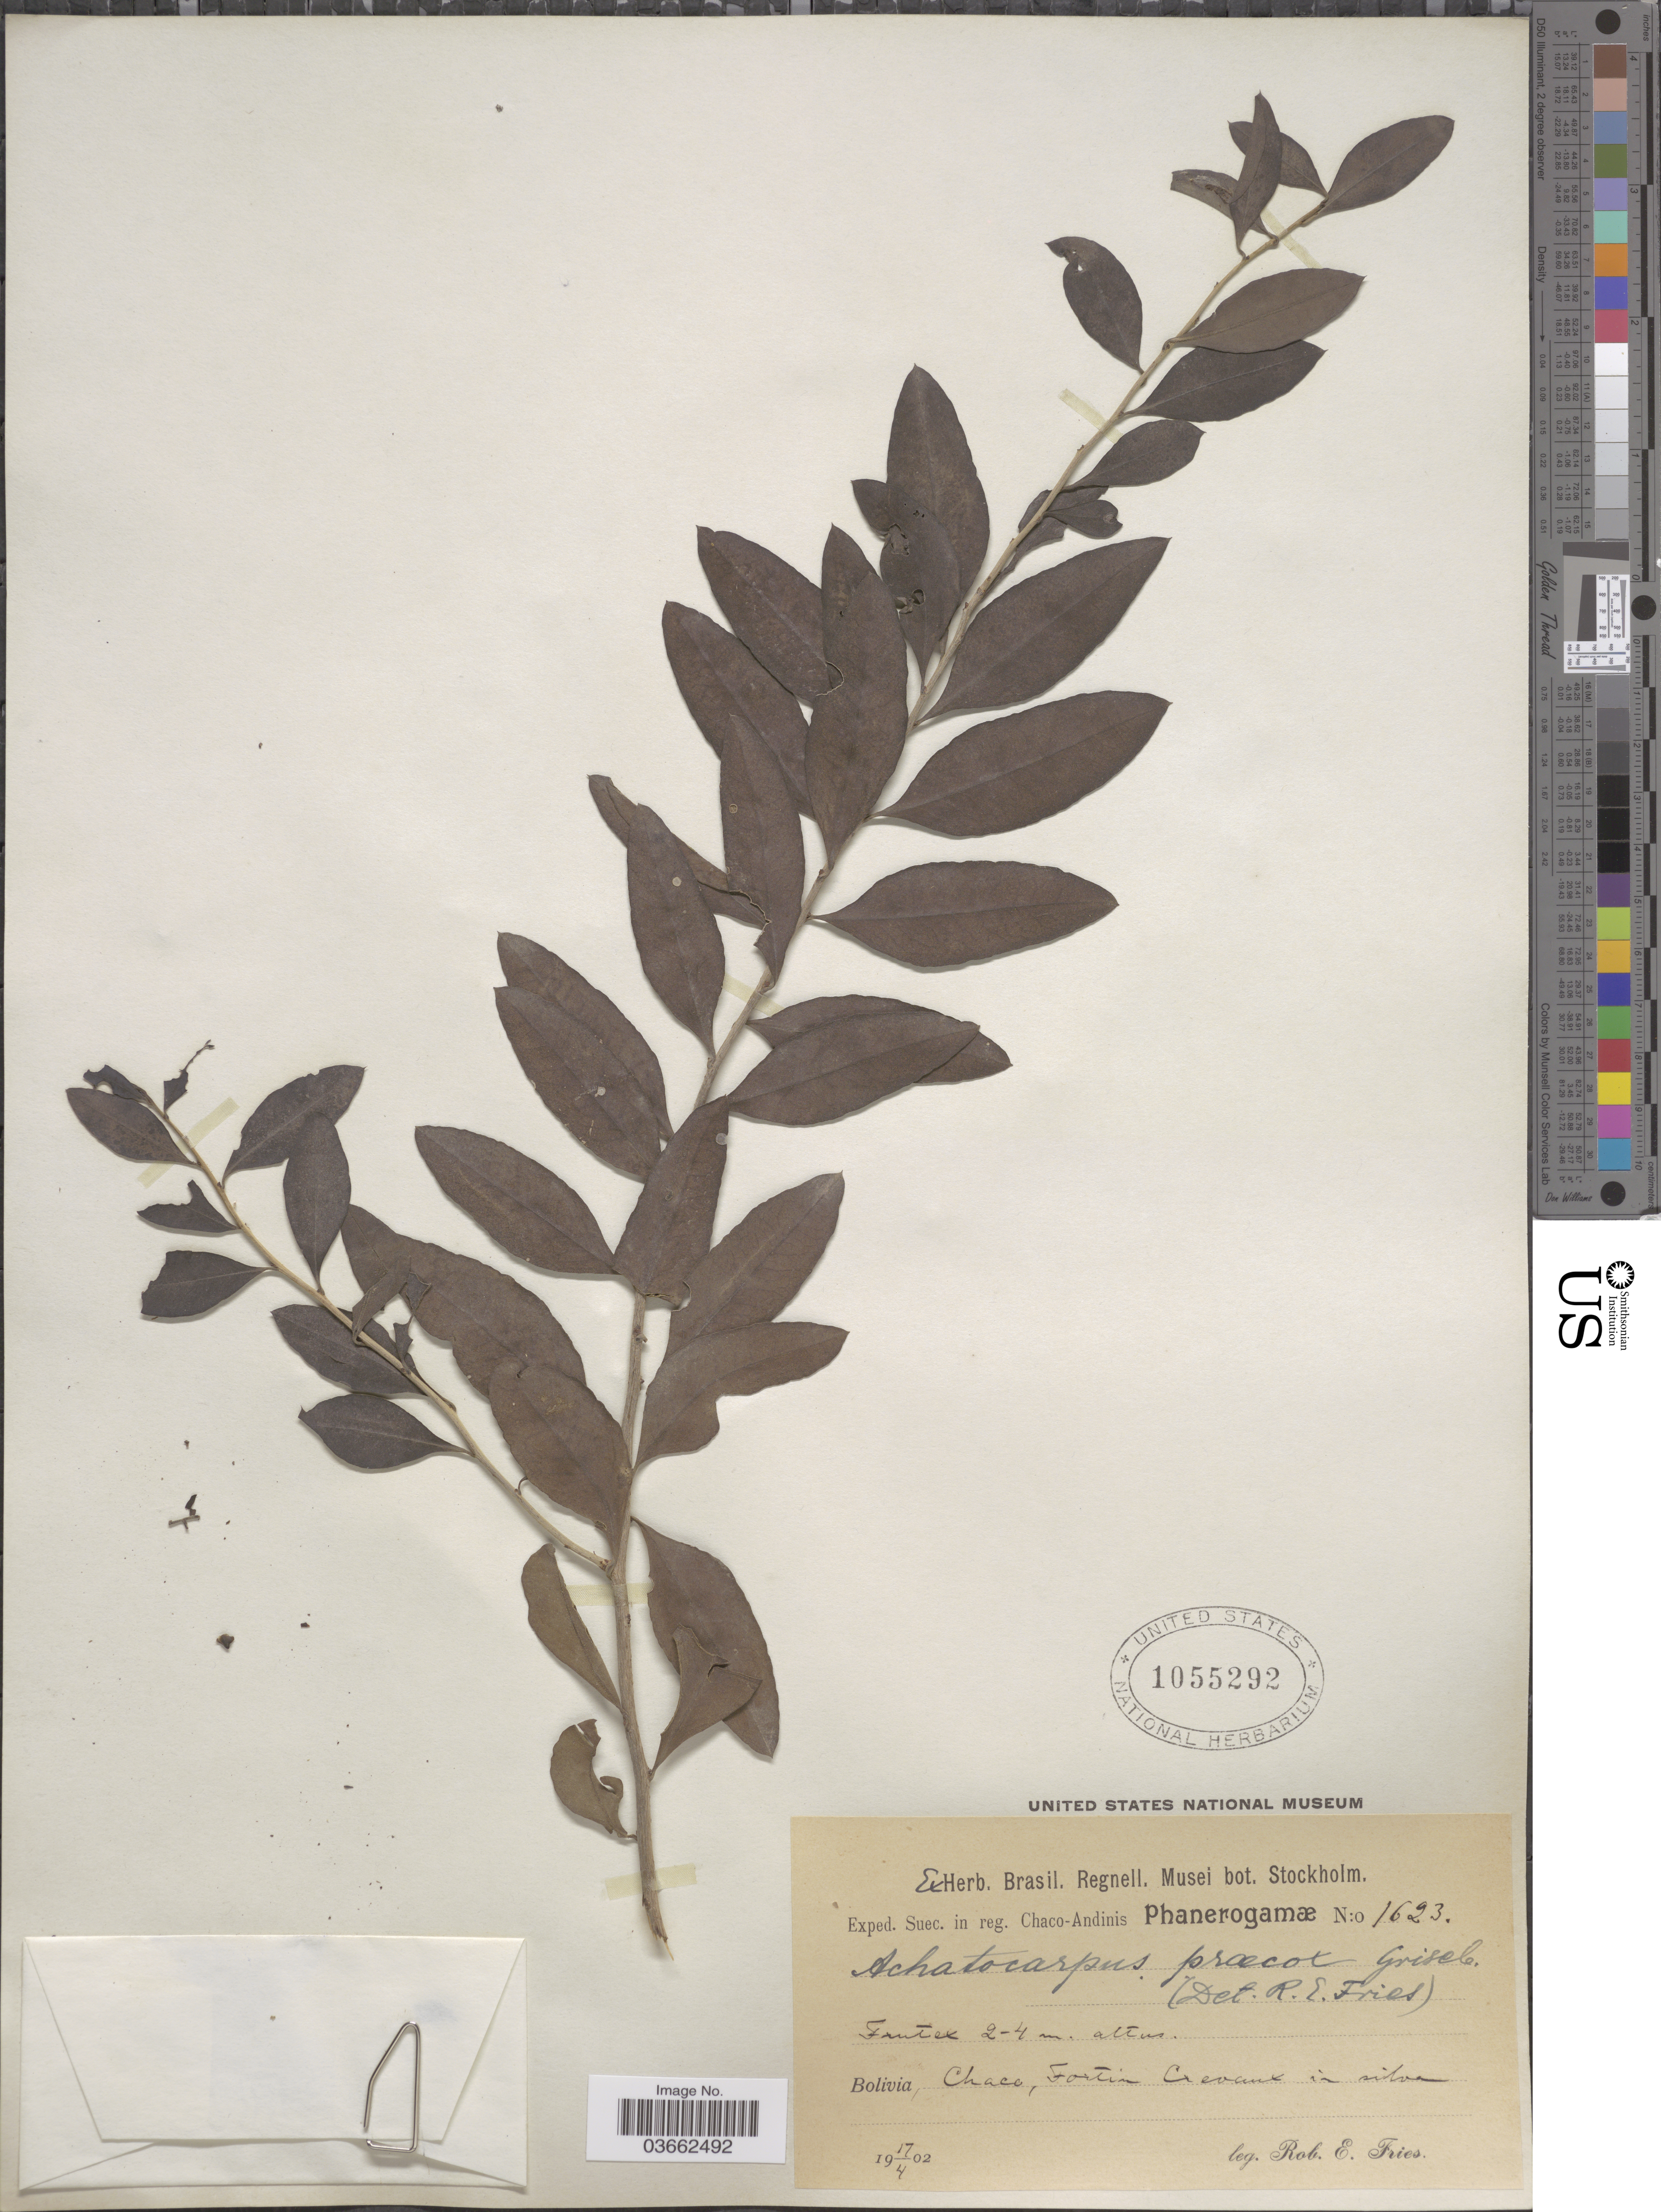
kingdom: Plantae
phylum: Tracheophyta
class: Magnoliopsida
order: Caryophyllales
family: Achatocarpaceae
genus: Achatocarpus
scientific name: Achatocarpus praecox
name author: Griseb.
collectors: R. E. Fries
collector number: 1623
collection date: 1902-04-17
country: Bolivia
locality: Chaco, Fortin Crevant in silva.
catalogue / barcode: US 1055292